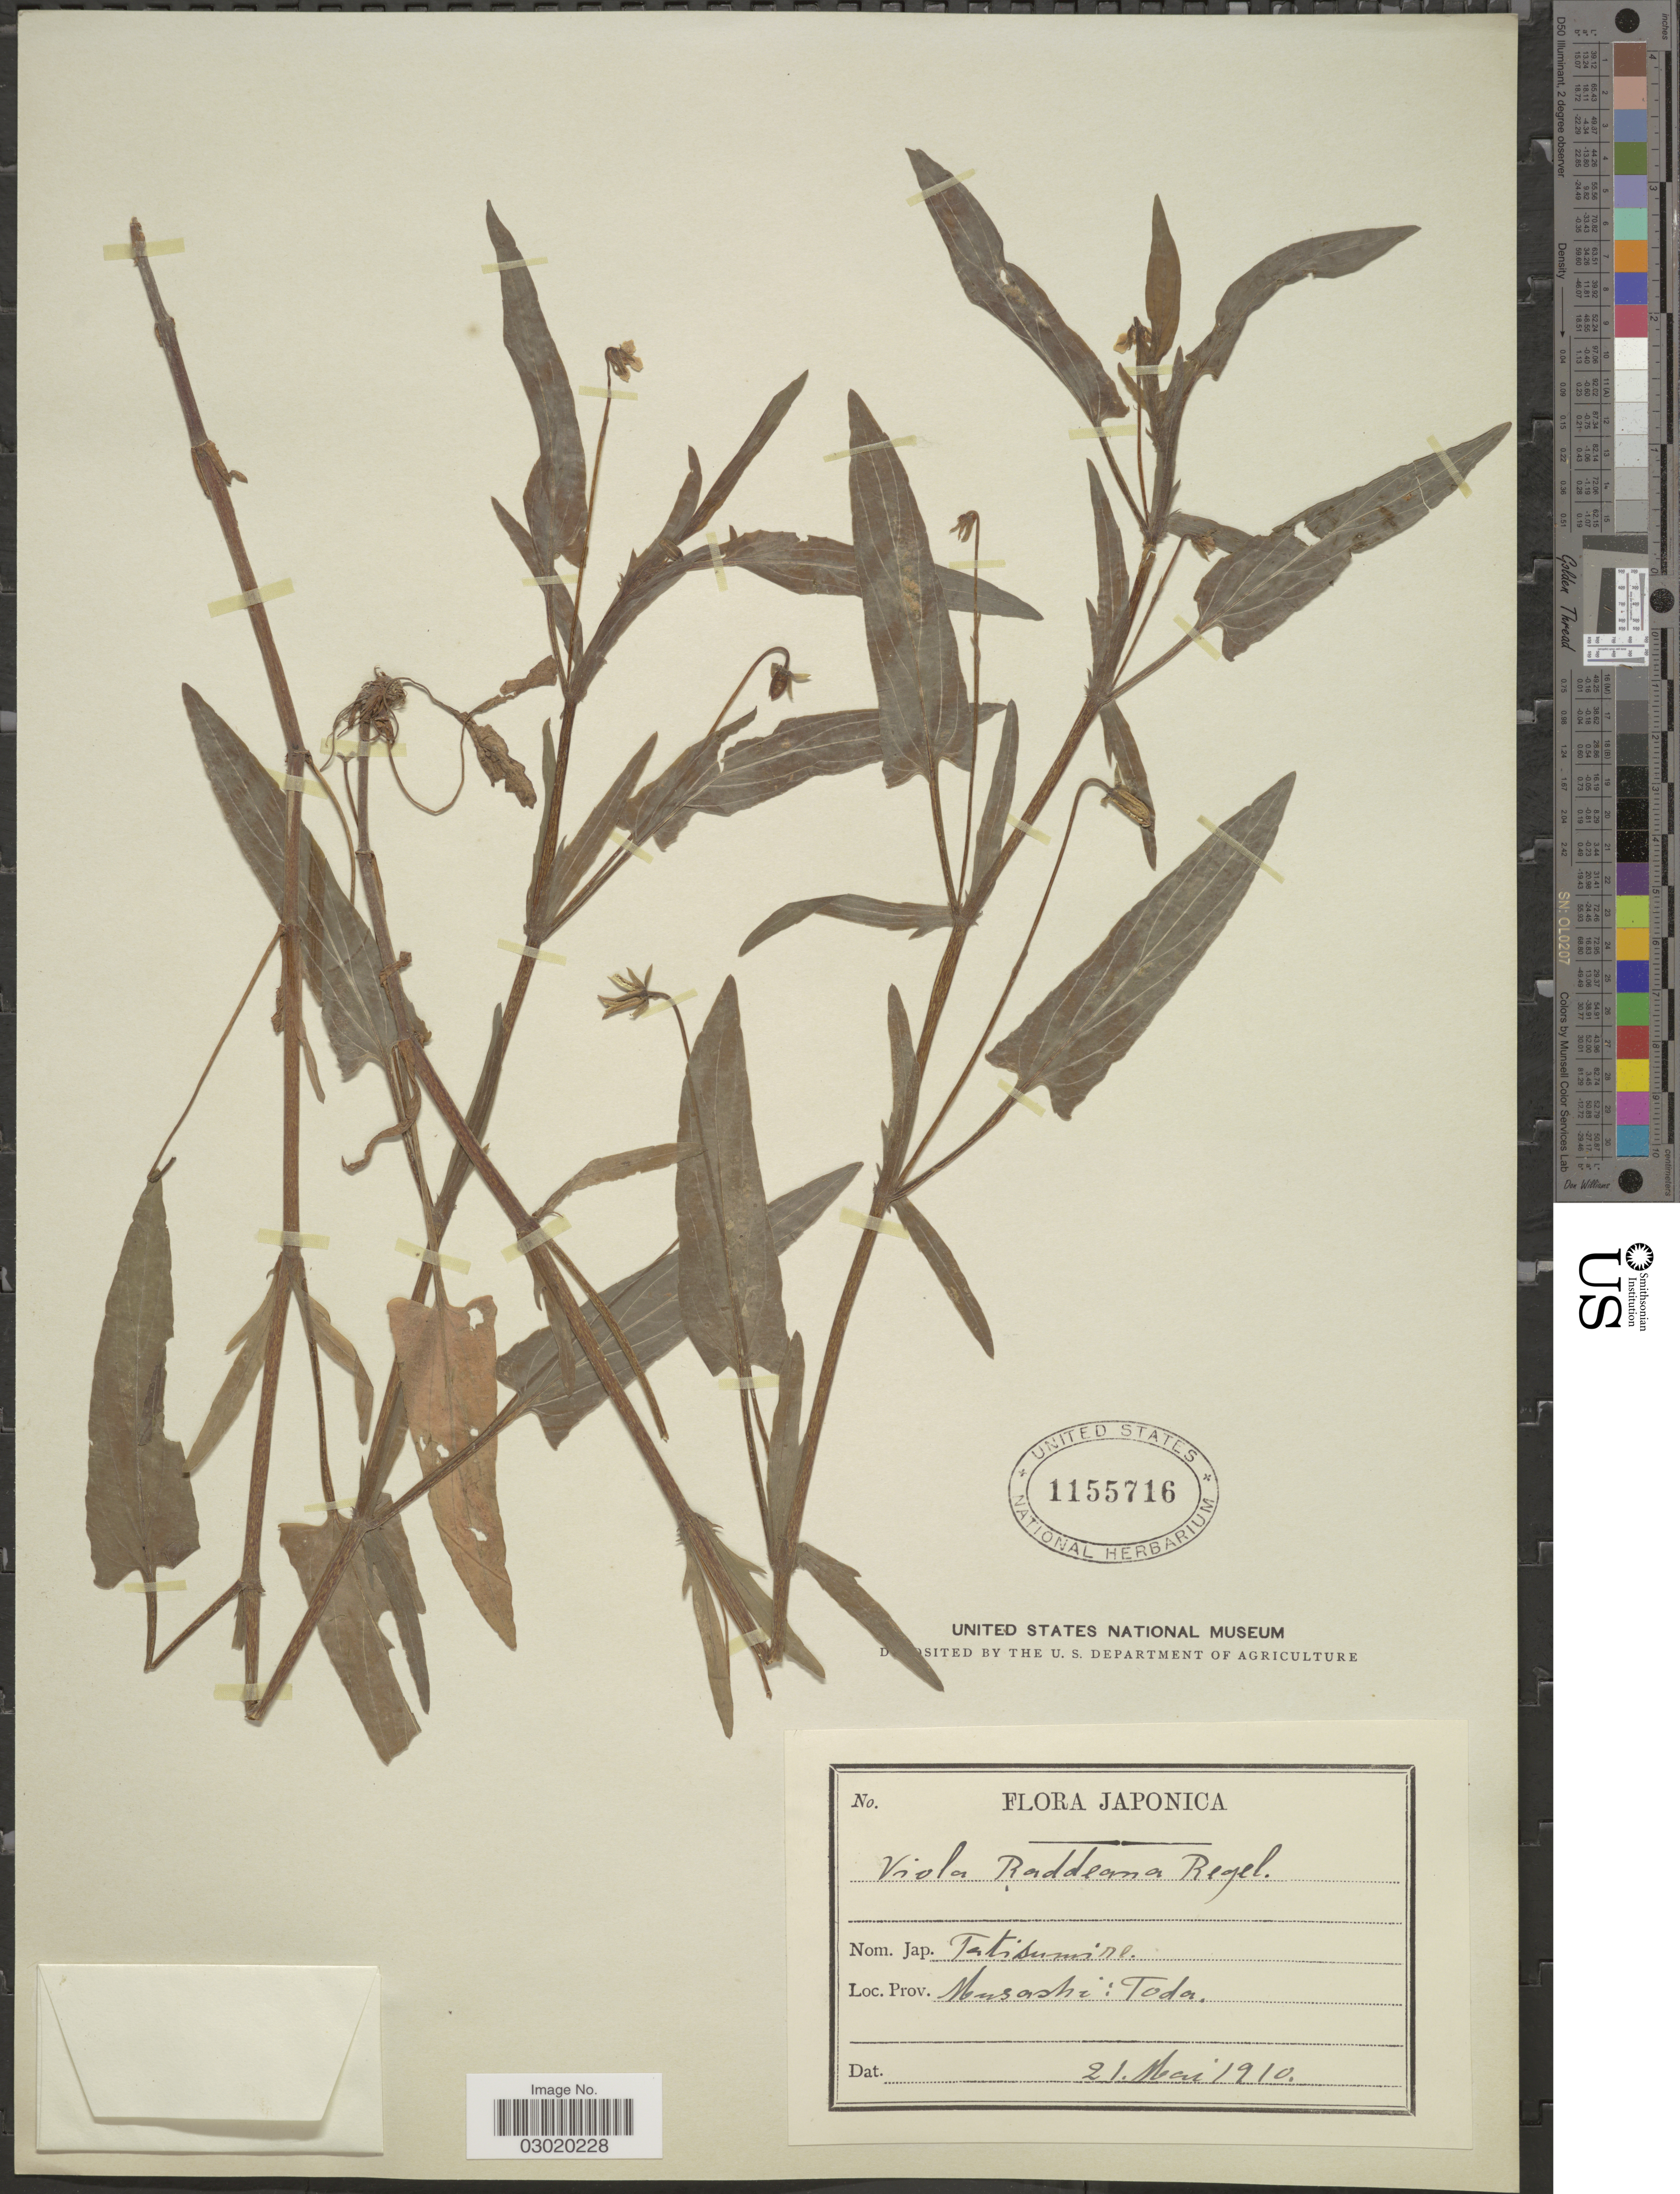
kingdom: Plantae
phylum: Tracheophyta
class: Magnoliopsida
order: Malpighiales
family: Violaceae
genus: Viola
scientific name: Viola raddeana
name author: Regel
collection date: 1910-05-21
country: Japan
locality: Musashi: Toda.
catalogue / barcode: US 1155716